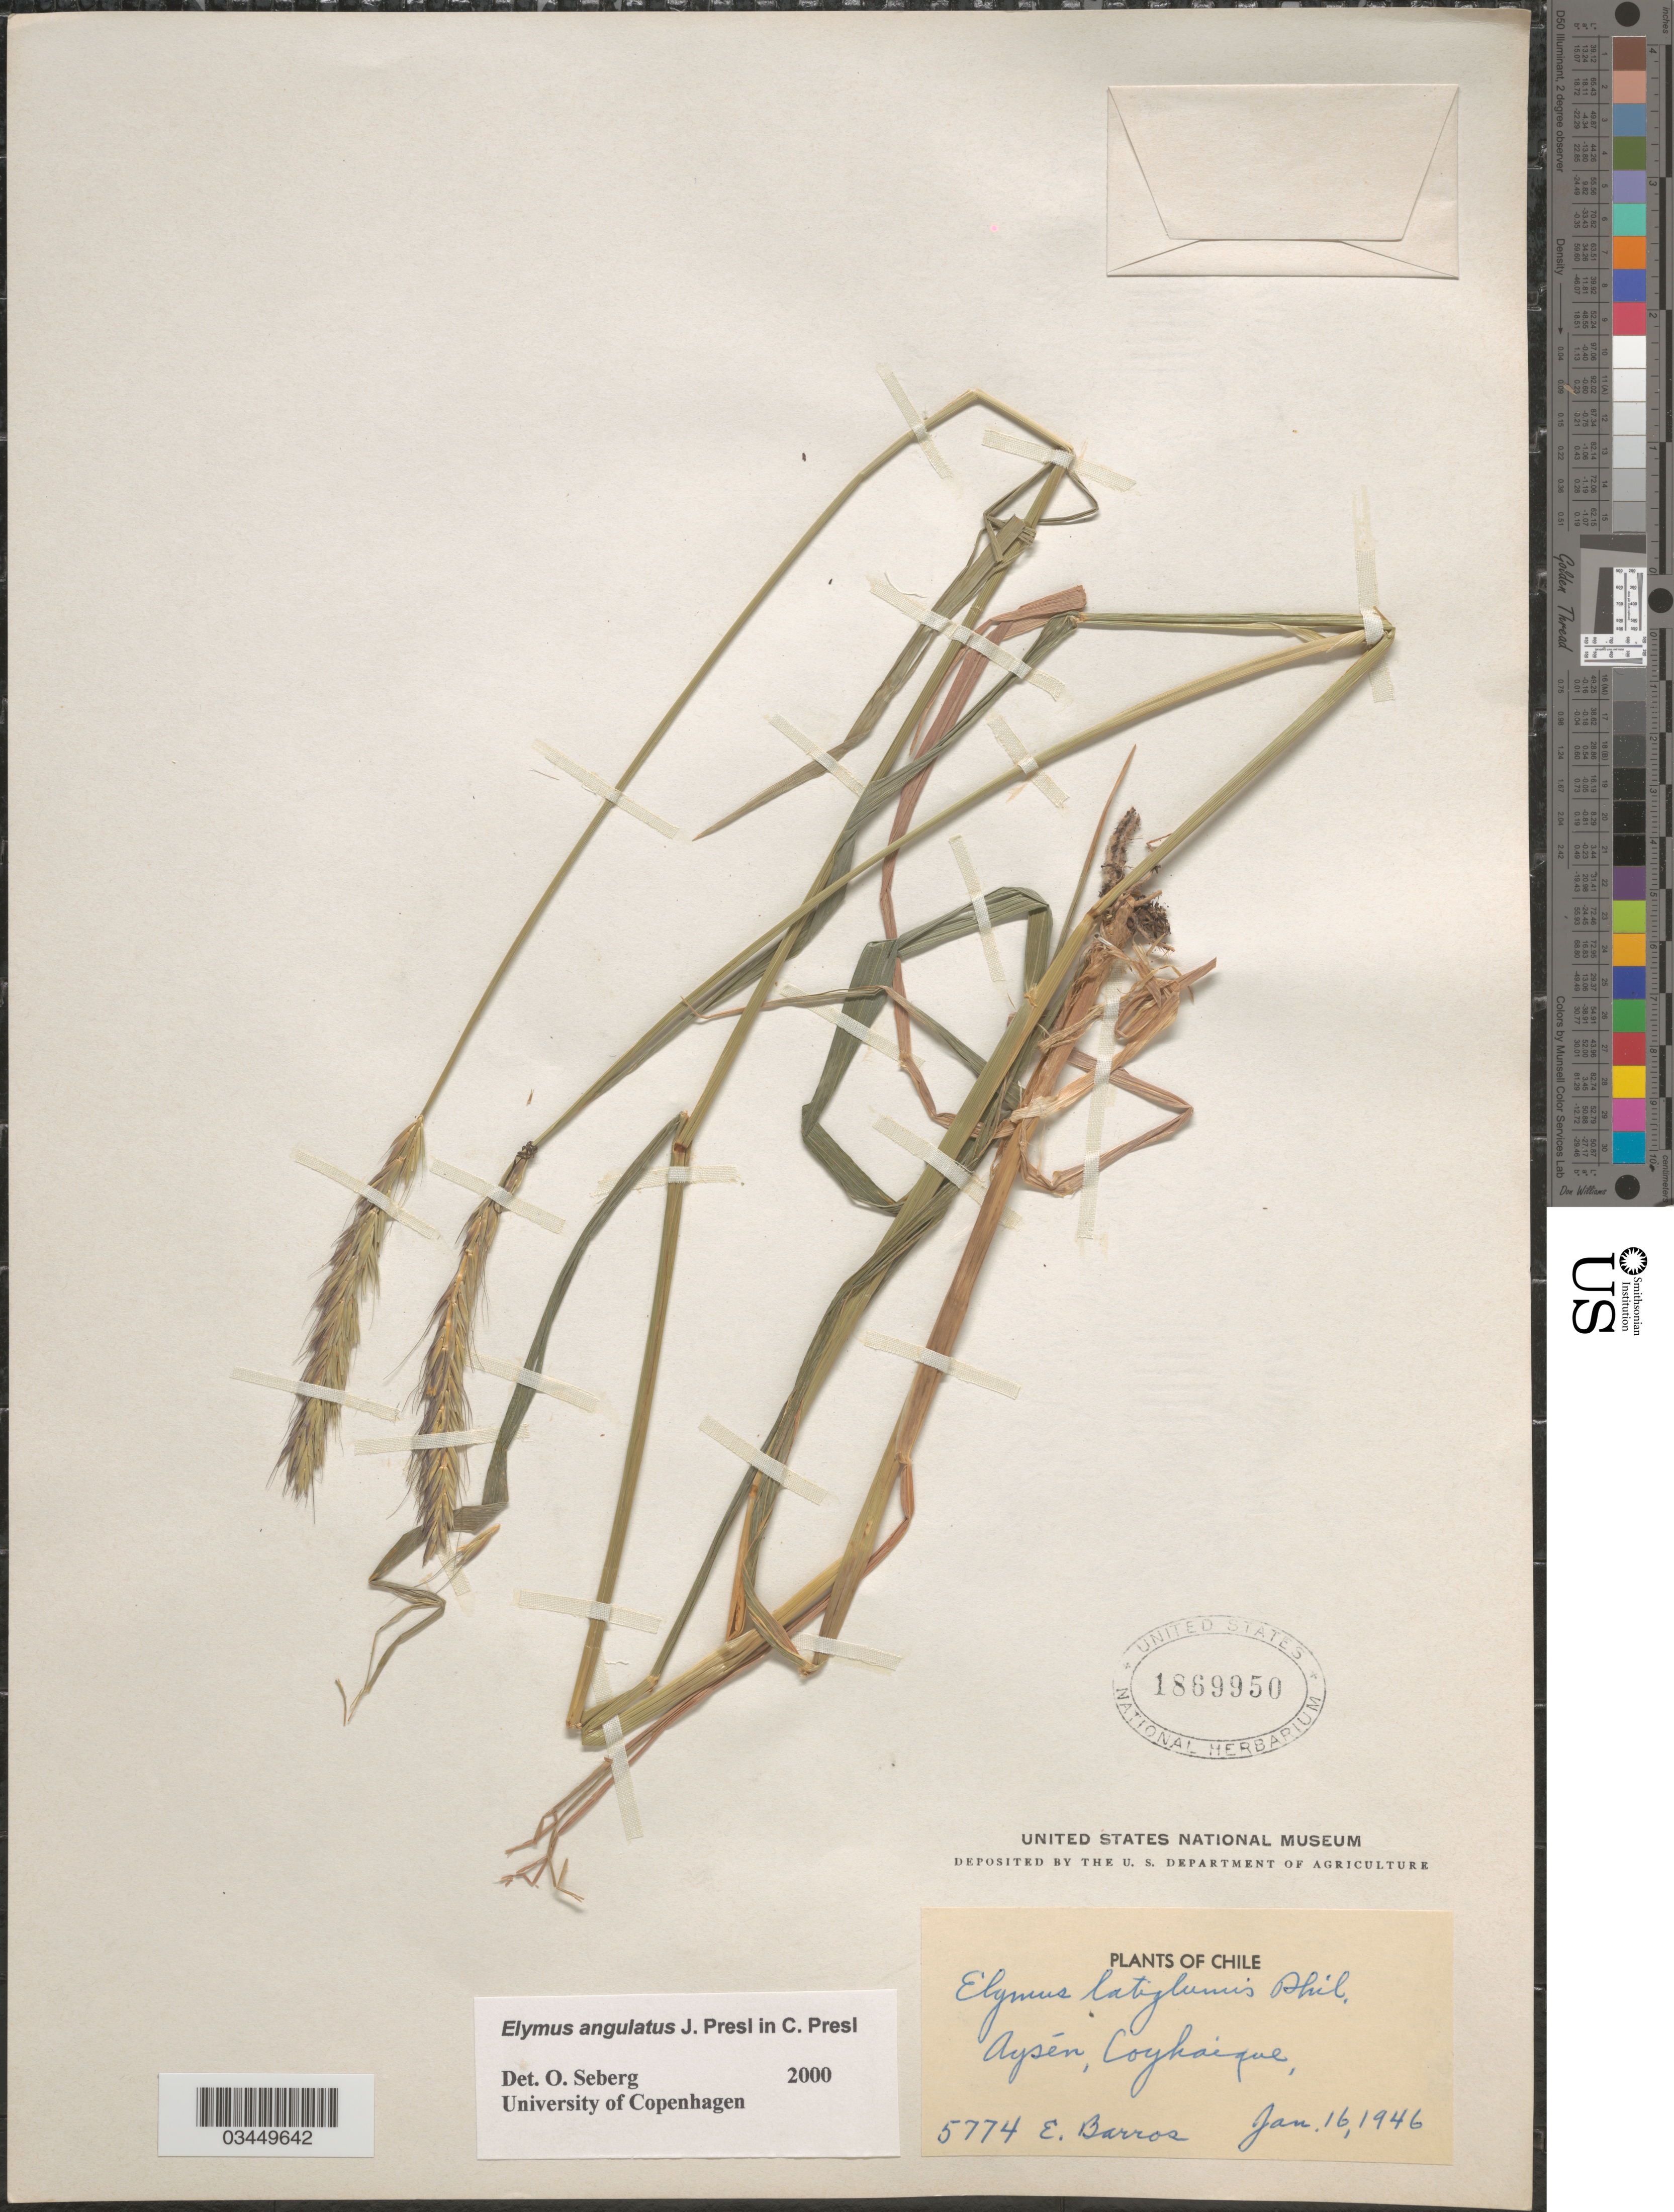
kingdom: Plantae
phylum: Tracheophyta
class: Liliopsida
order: Poales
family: Poaceae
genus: Elymus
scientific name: Elymus angulatus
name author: J. Presl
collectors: E. Barros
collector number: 5774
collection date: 1946-01-16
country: Chile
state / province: Aisén (XI)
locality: Aysén, Coyhaique.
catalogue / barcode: US 1869950